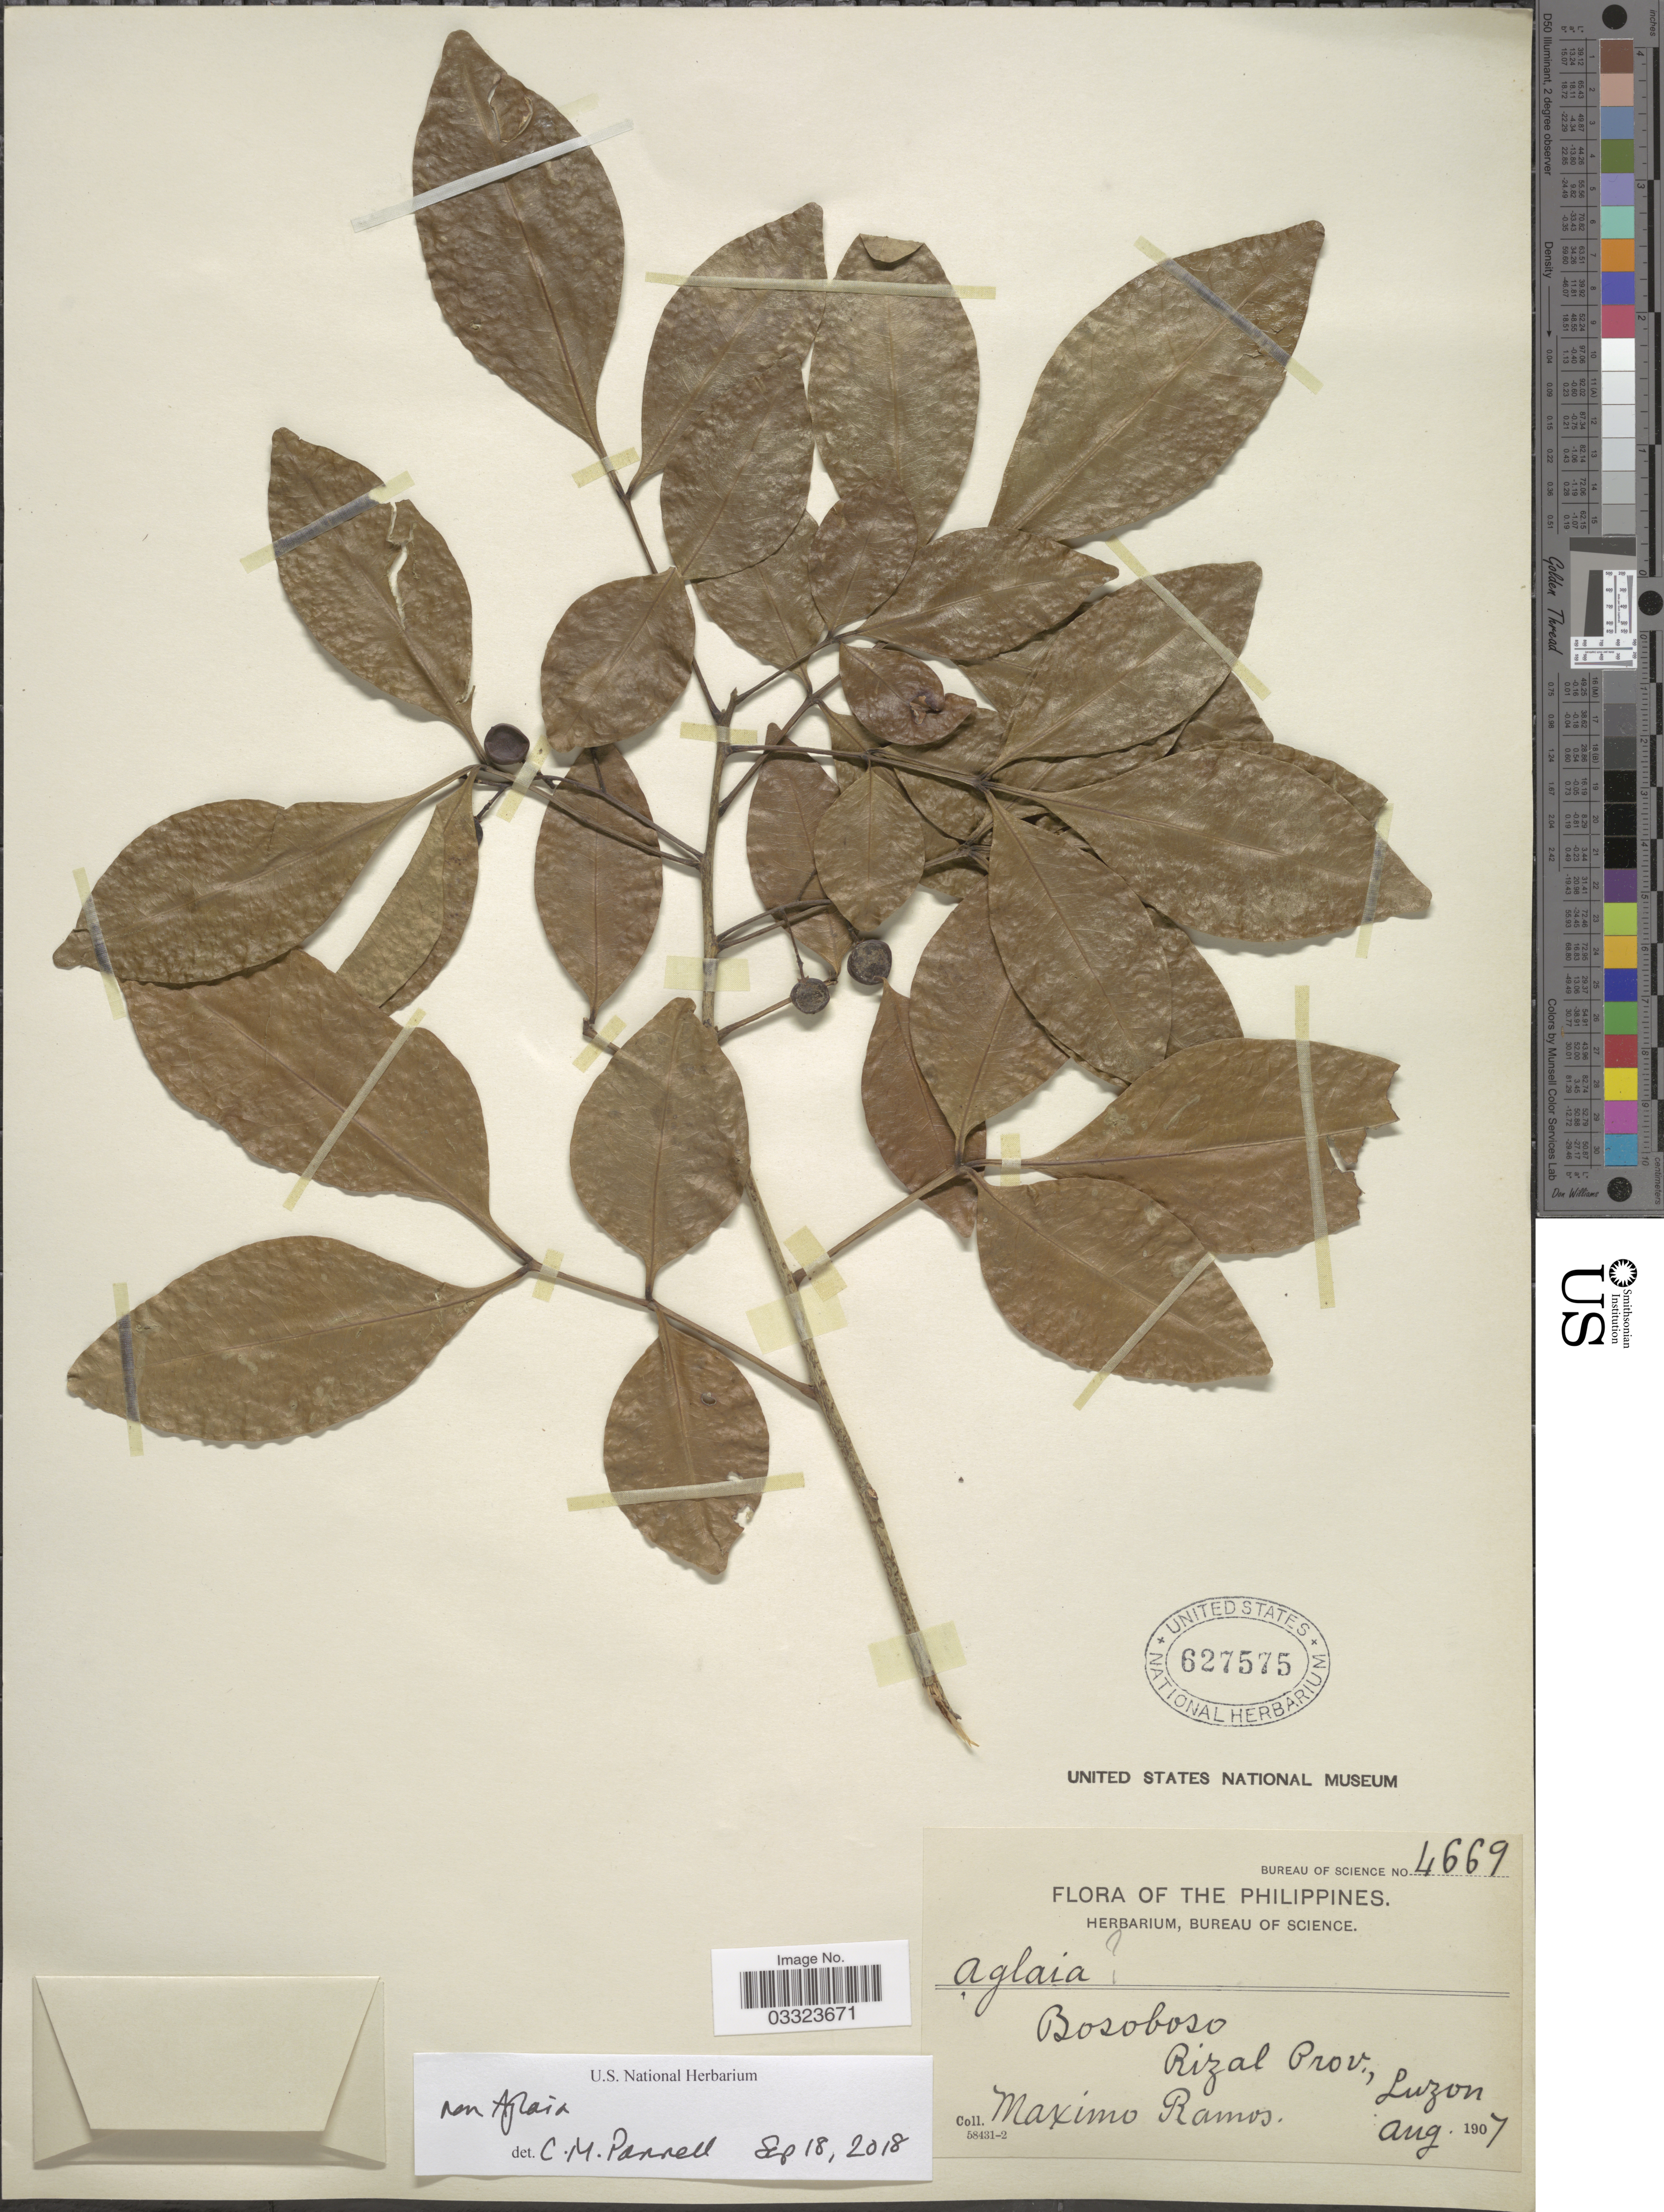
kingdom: Plantae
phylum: Tracheophyta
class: Magnoliopsida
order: Sapindales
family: Meliaceae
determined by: Pannell, C. M.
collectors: M. Ramos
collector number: Bureau of Science 4669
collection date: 1907-08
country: Philippines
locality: Bosoboso, Rizal Prov., Luzon.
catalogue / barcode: US 627575